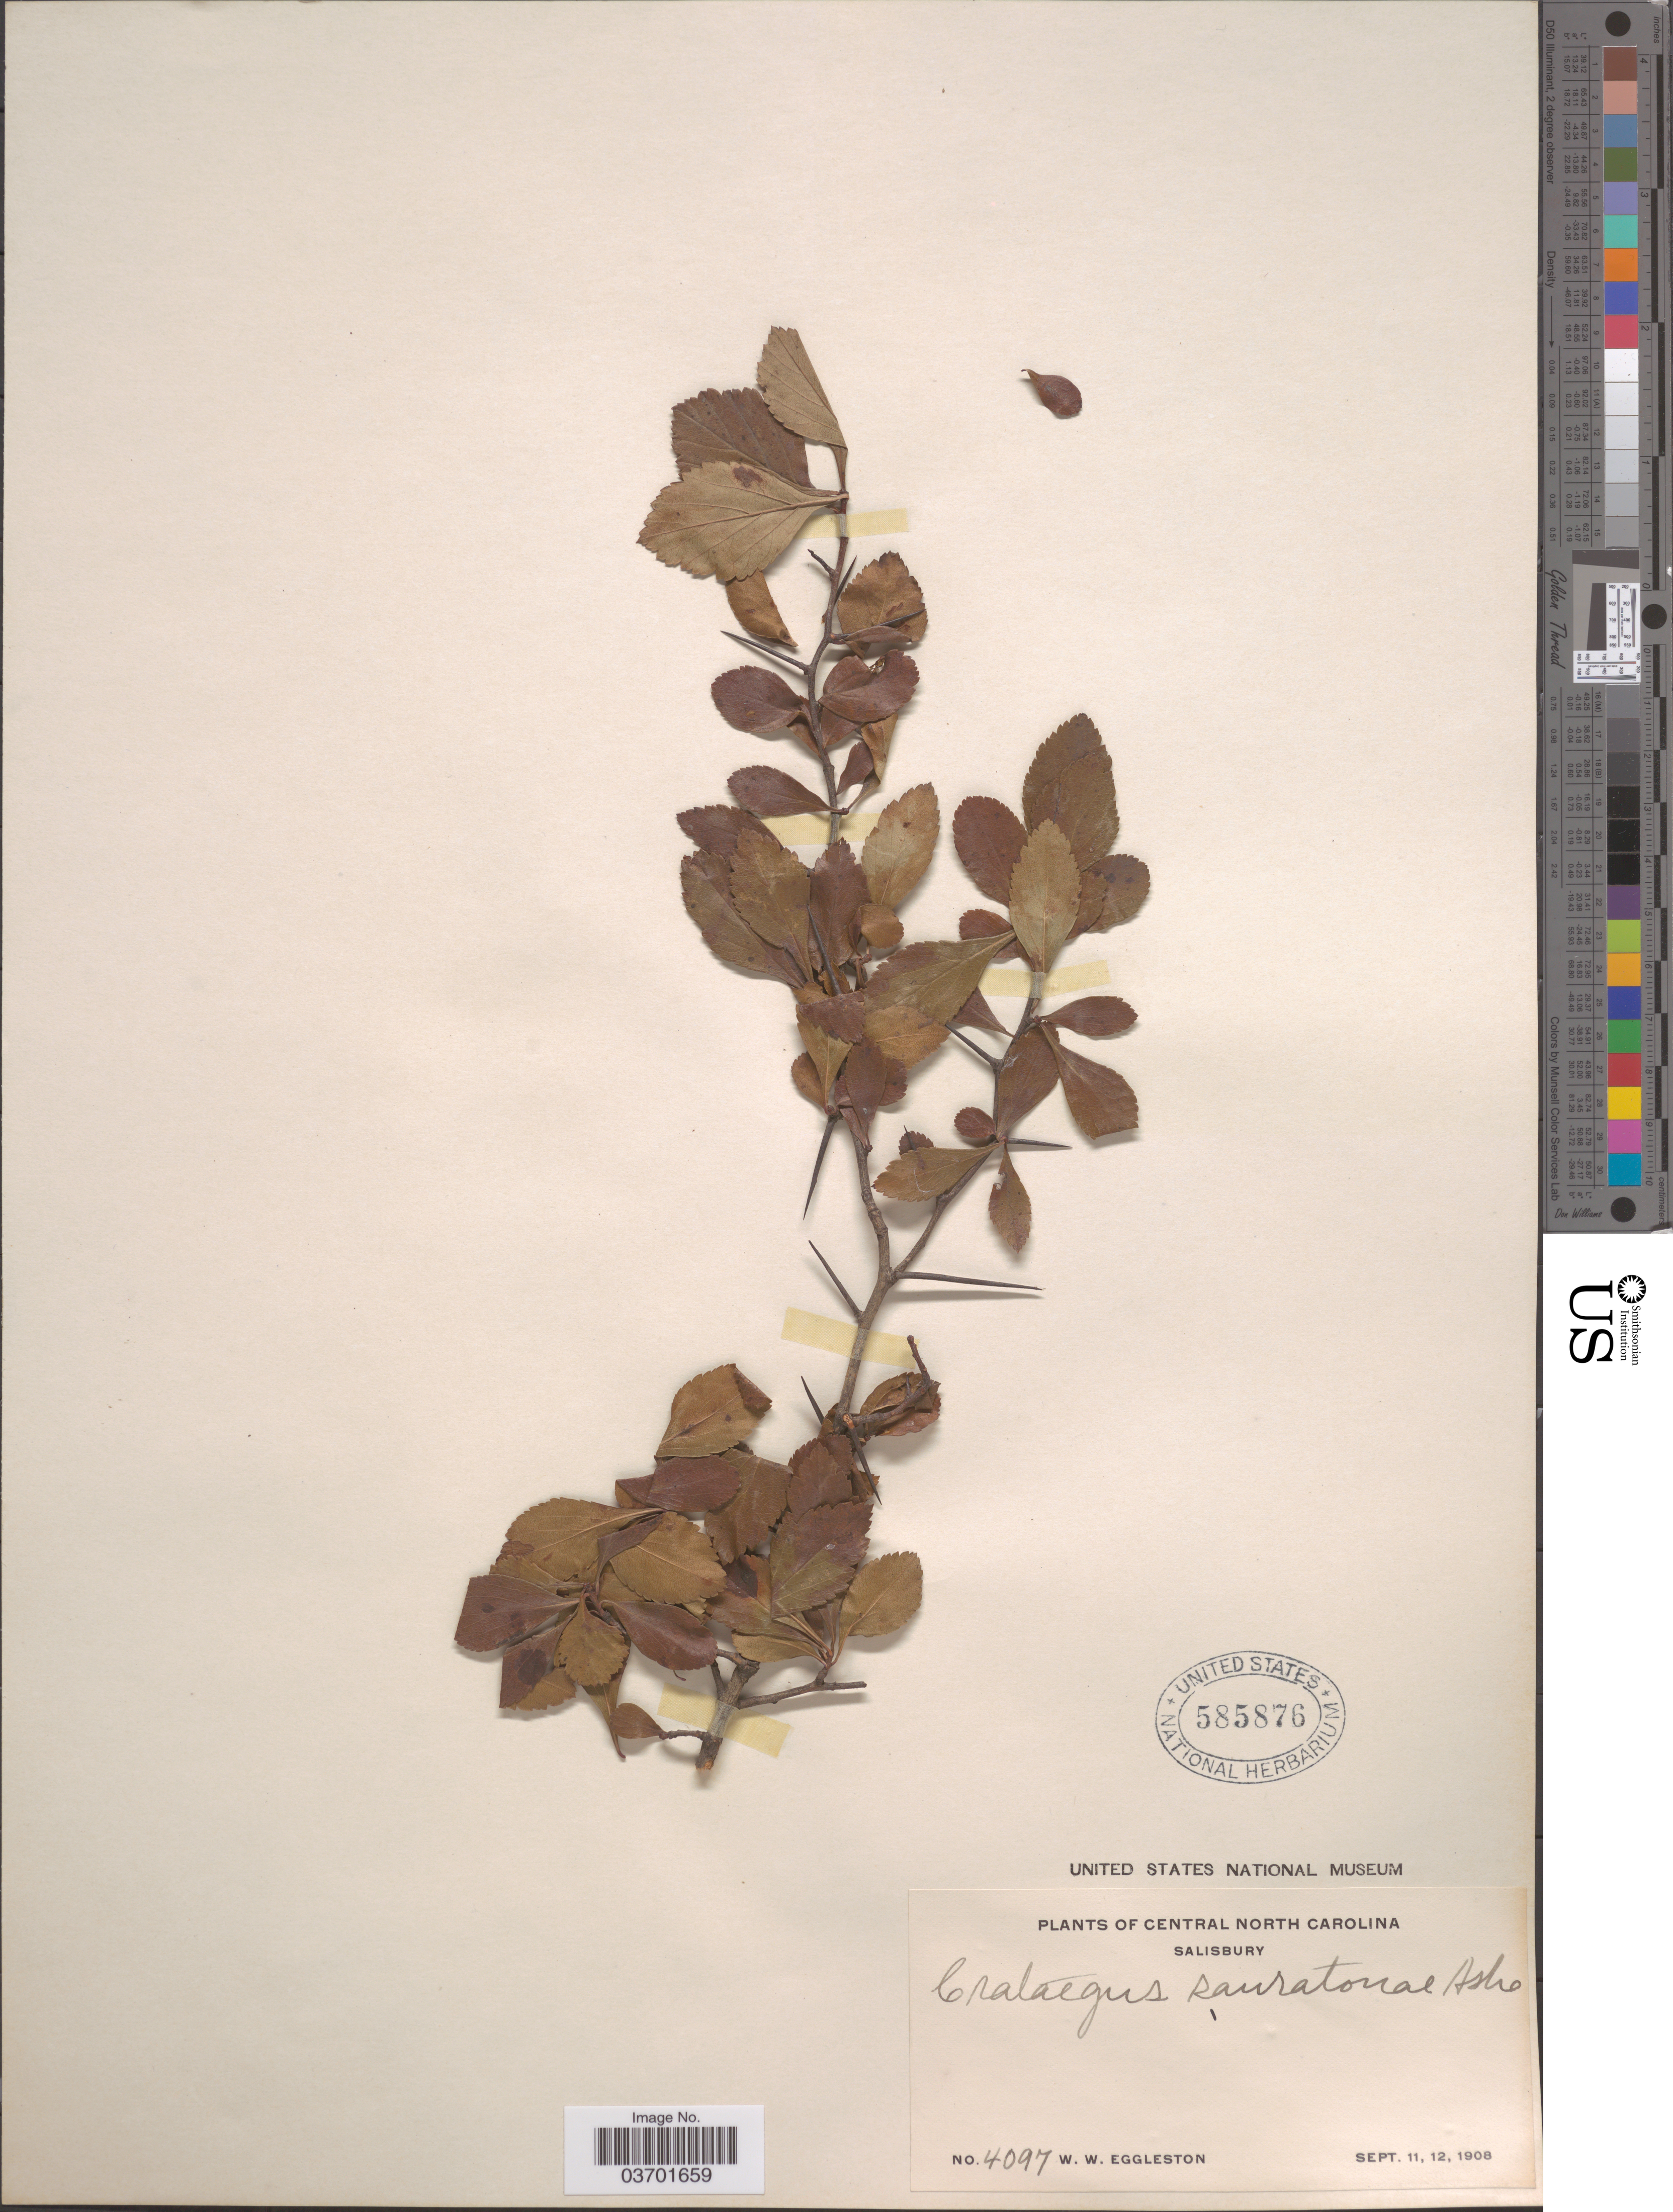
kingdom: Plantae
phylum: Tracheophyta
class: Magnoliopsida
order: Rosales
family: Rosaceae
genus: Crataegus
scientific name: Crataegus sauratonae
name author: Ashe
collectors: W. W. Eggleston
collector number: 4097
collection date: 1908-09-11/1908-09-12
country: United States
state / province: North Carolina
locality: Central North Carolina. Salisbury.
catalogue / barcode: US 585876